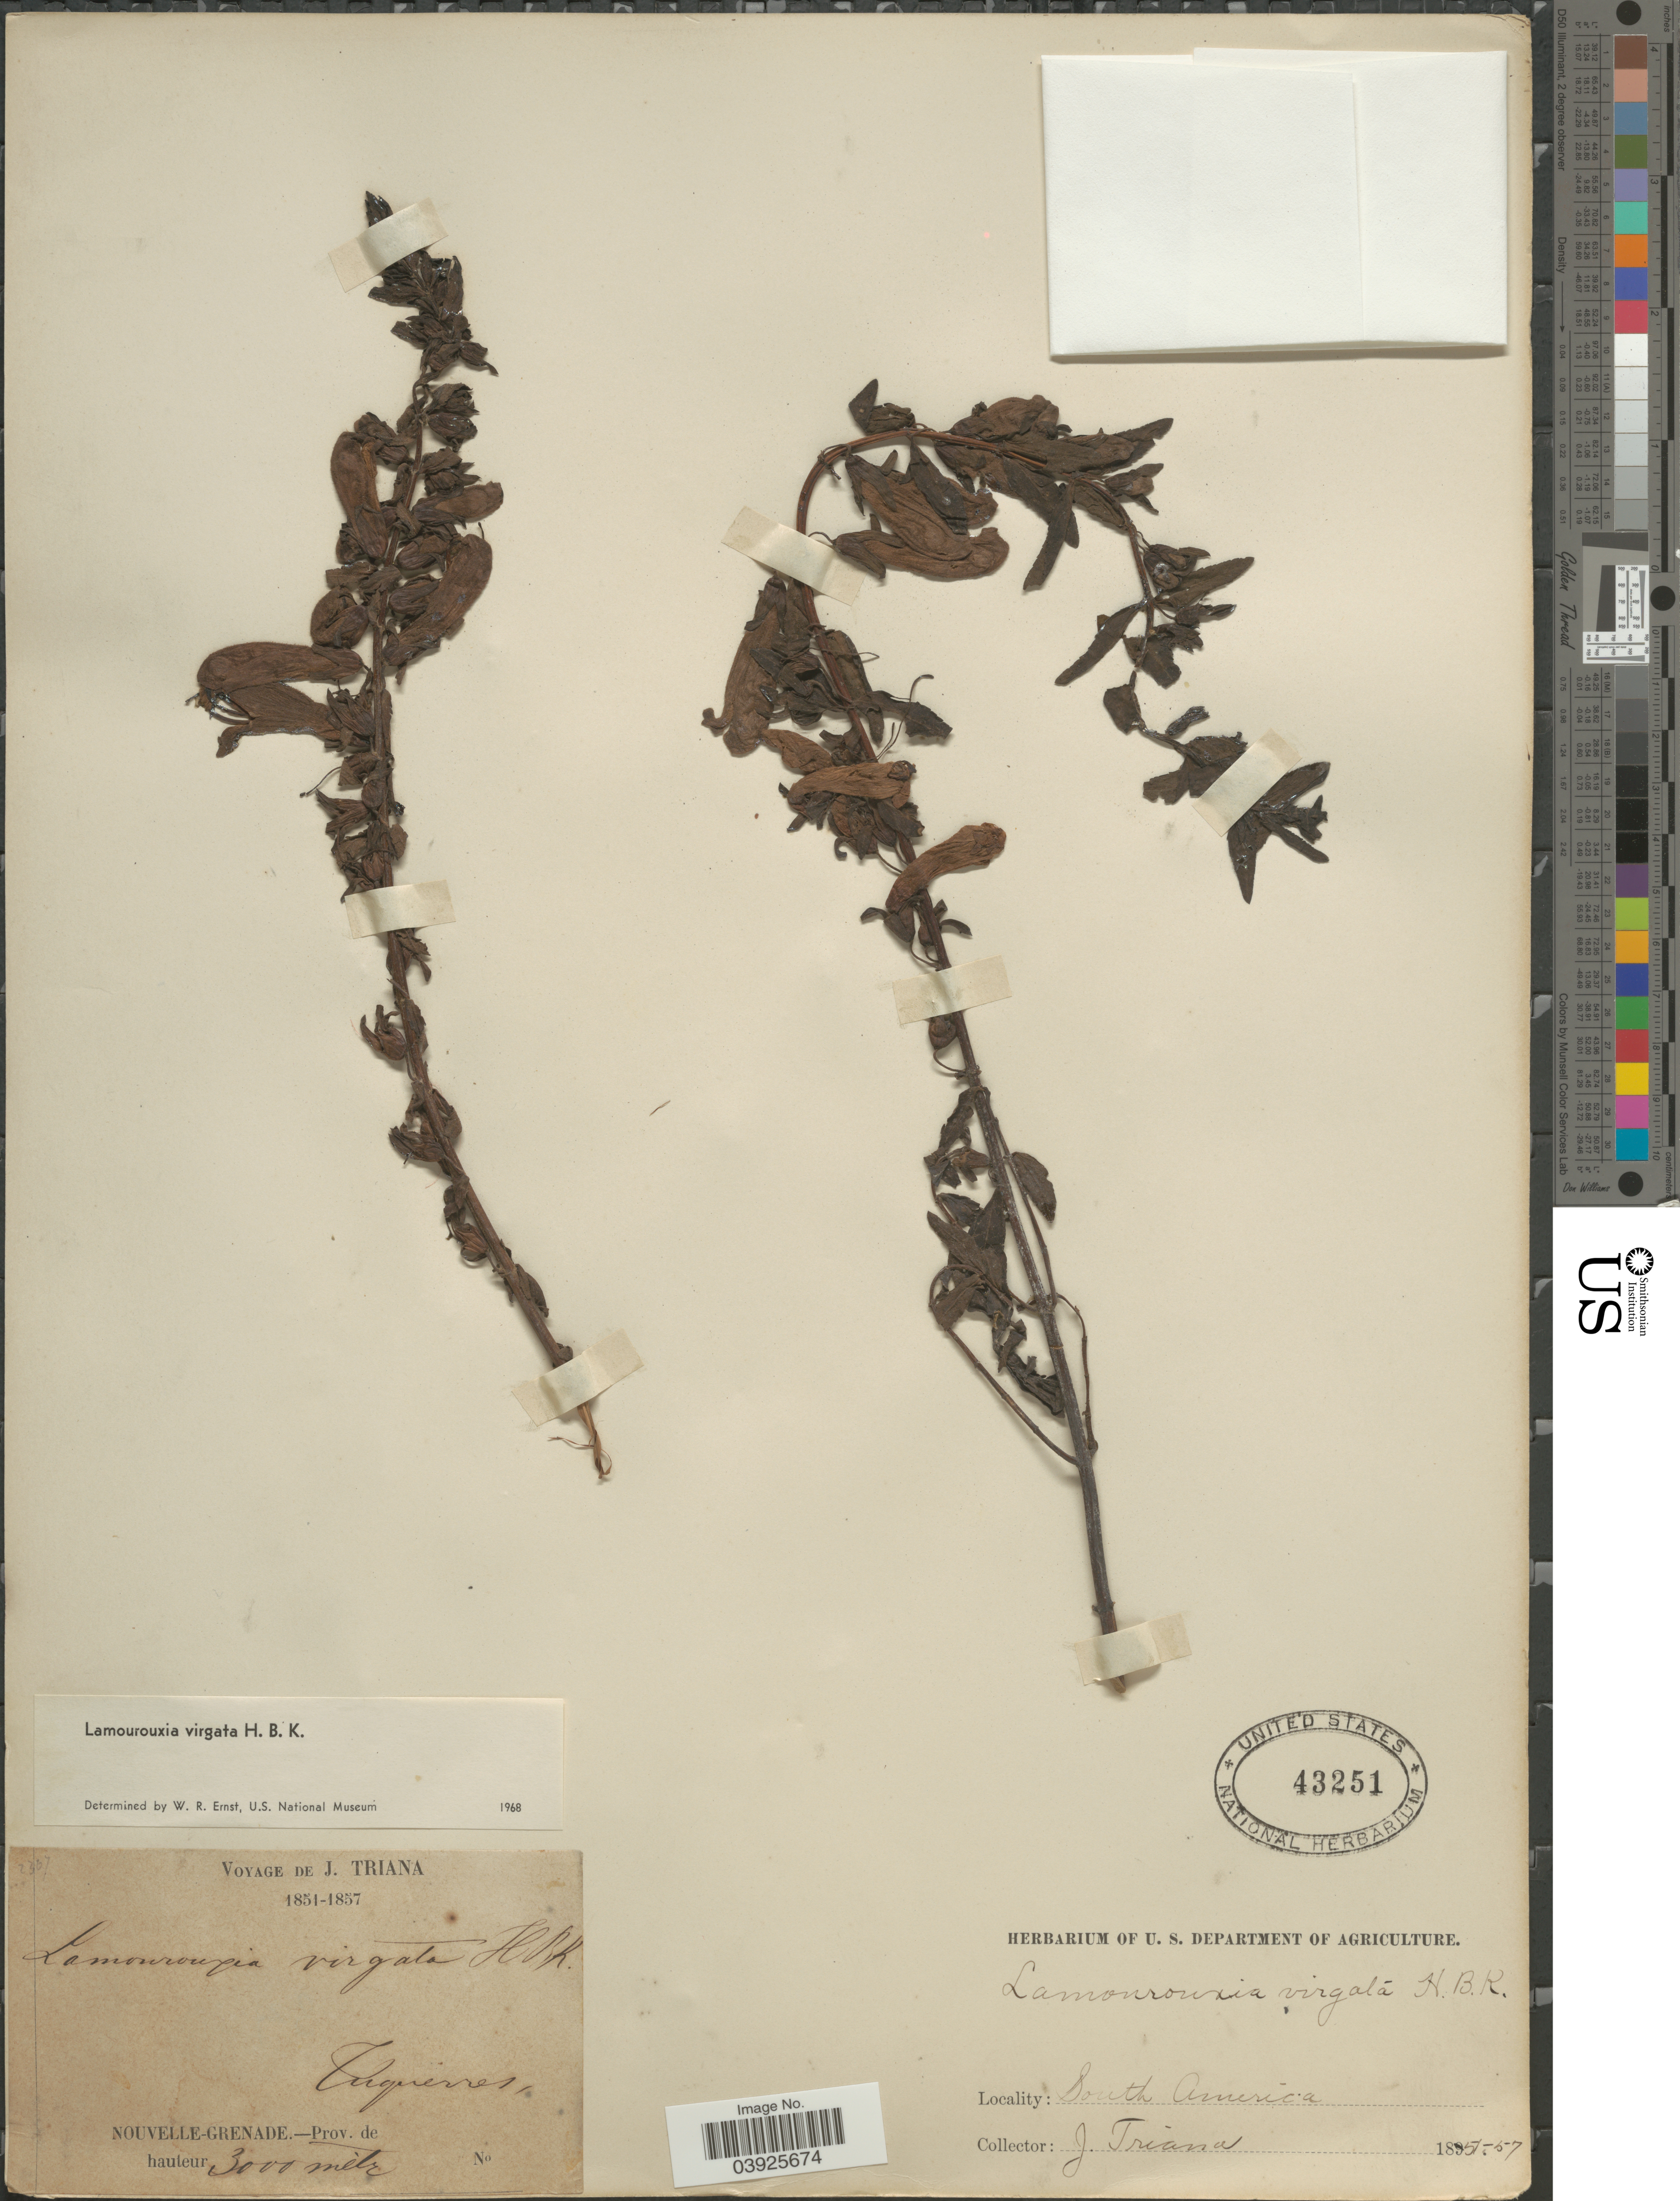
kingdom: Plantae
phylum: Tracheophyta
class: Magnoliopsida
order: Lamiales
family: Orobanchaceae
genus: Lamourouxia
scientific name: Lamourouxia virgata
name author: Kunth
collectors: J. Triana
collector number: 2357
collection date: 1851/1857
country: Colombia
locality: Tuquerres, Nouvelle-Grenade.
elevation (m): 3000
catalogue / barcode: US 43251